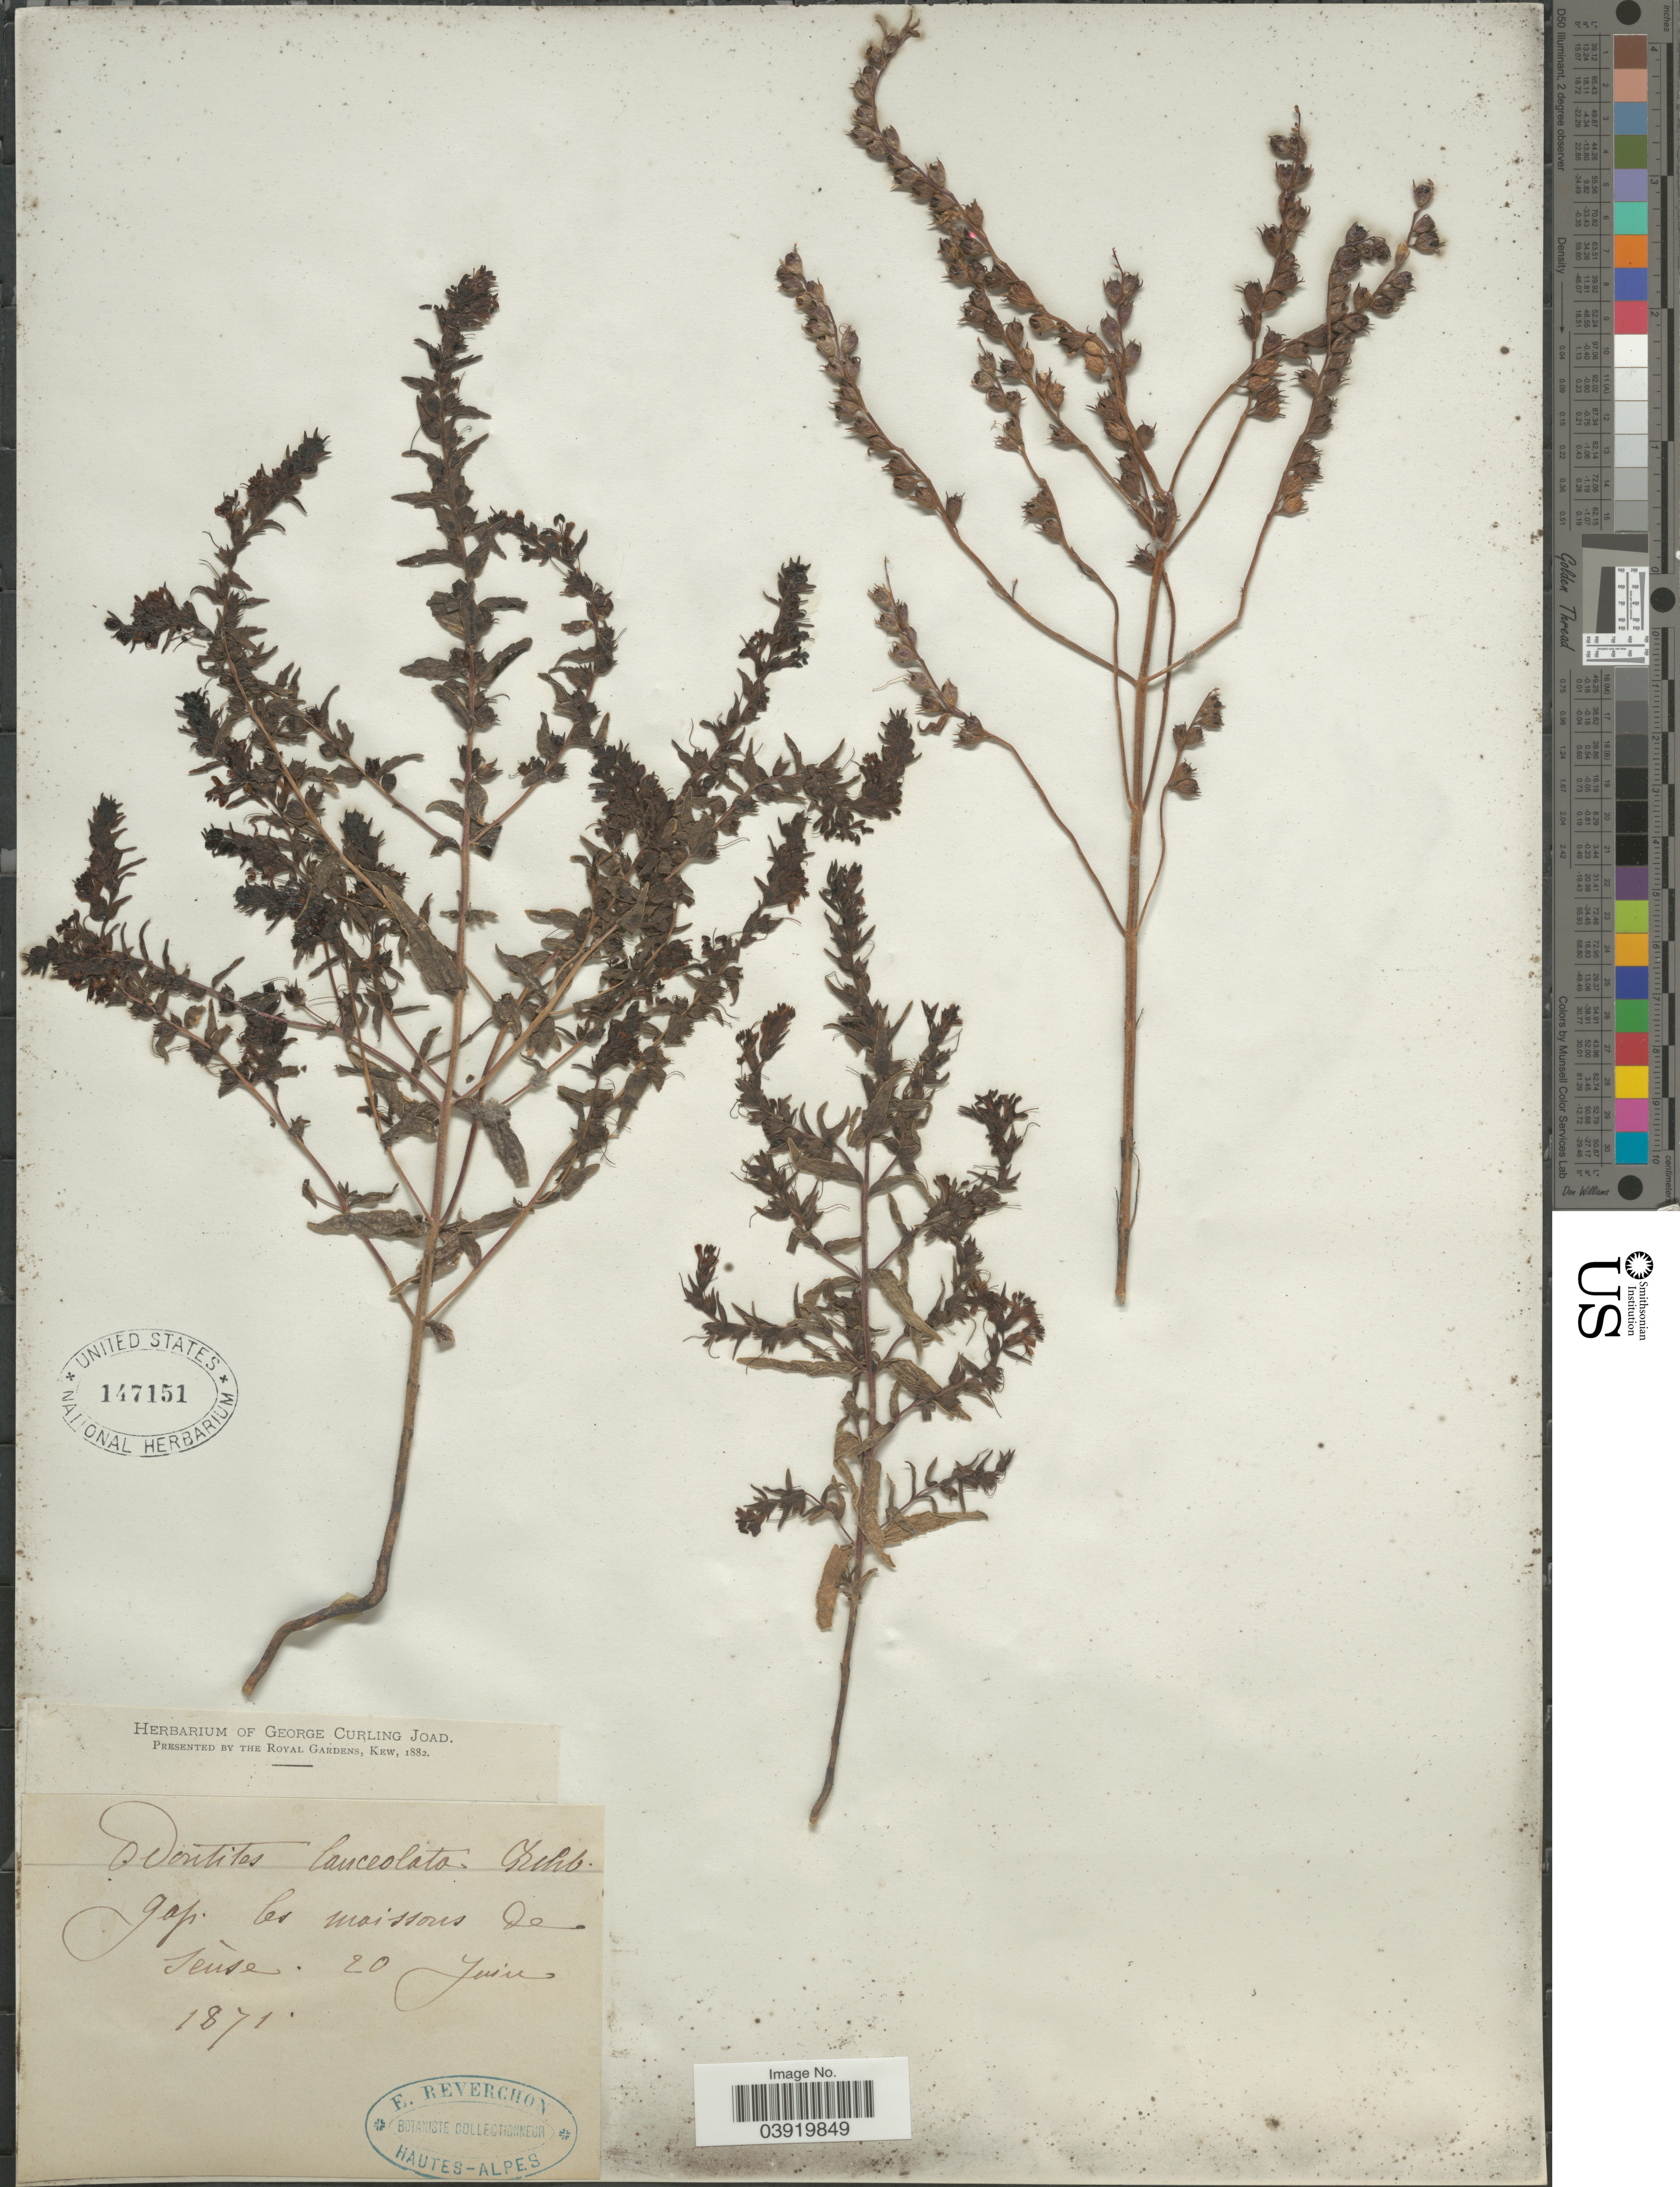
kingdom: Plantae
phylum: Tracheophyta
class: Magnoliopsida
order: Lamiales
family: Orobanchaceae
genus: Odontites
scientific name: Odontites lanceolata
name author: Rchb.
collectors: E. Reverchon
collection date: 1871-06-20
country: France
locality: Gap les maissons de Séuse.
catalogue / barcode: US 147151